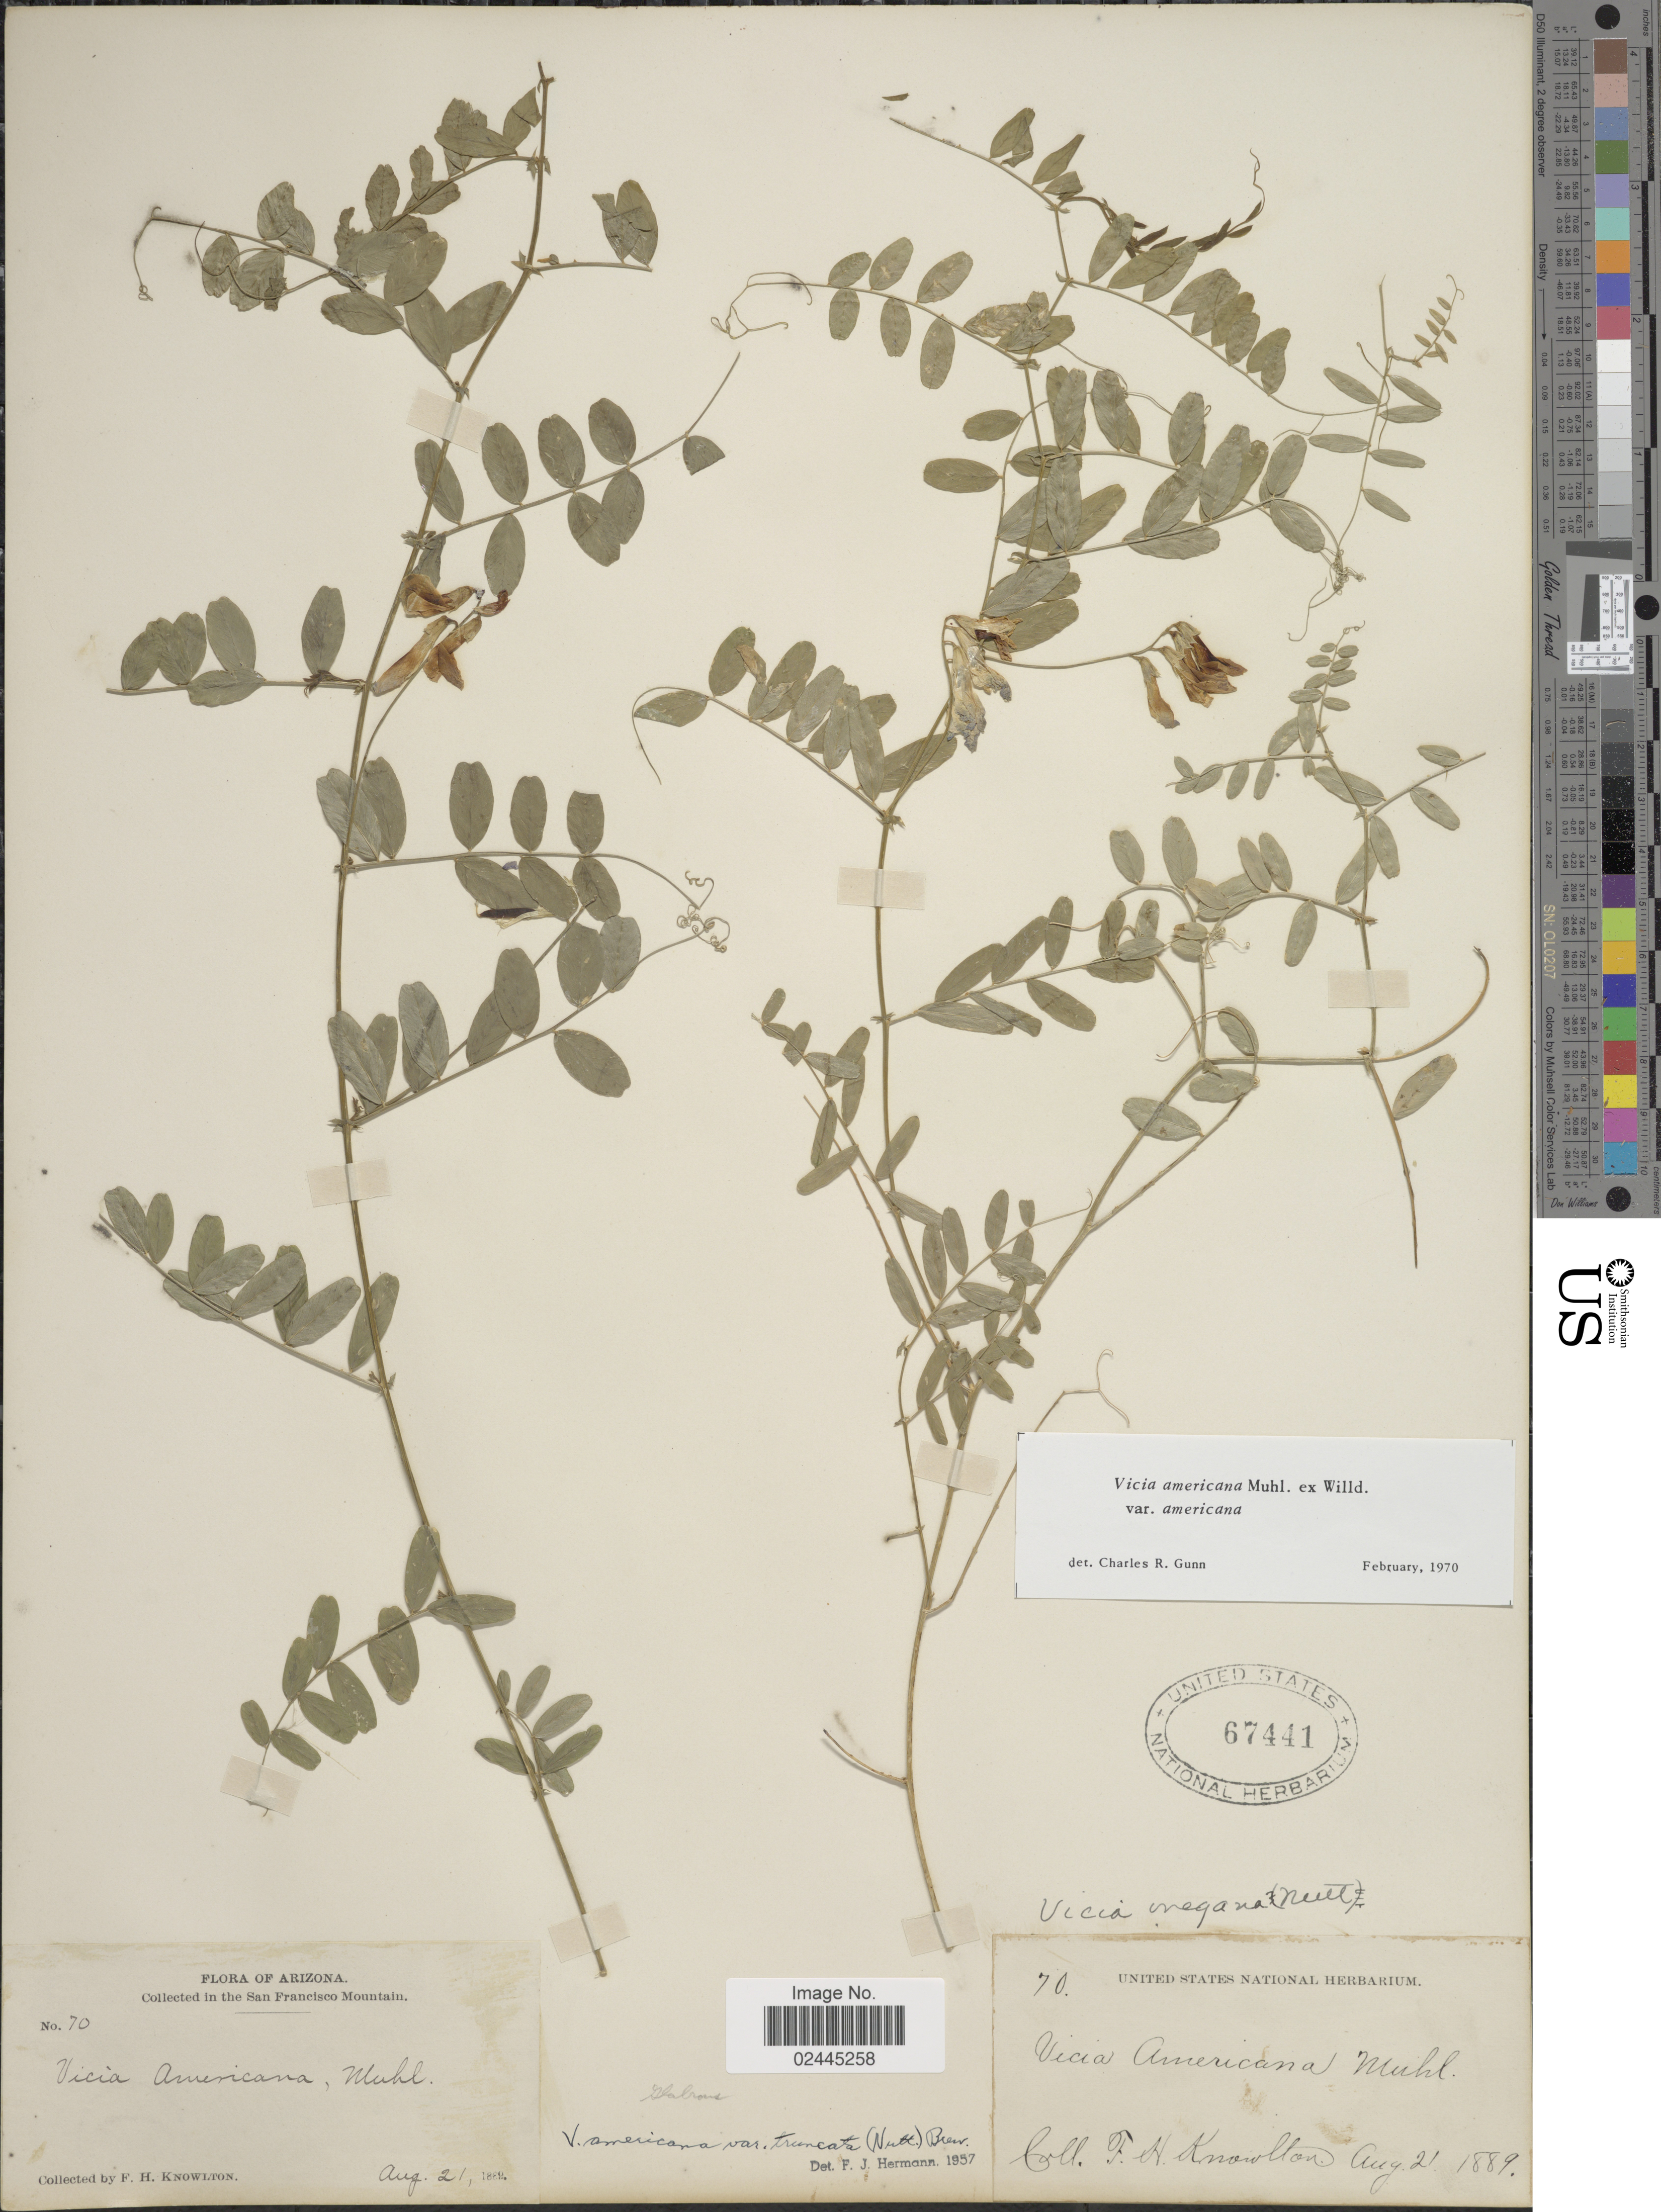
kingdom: Plantae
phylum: Tracheophyta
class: Magnoliopsida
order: Fabales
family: Fabaceae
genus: Vicia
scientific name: Vicia americana var. americana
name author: Muhl. ex Willd.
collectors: F. H. Knowlton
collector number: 70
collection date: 1889-08-21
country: United States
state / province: Arizona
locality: San Francisco Mountain.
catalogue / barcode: US 67441